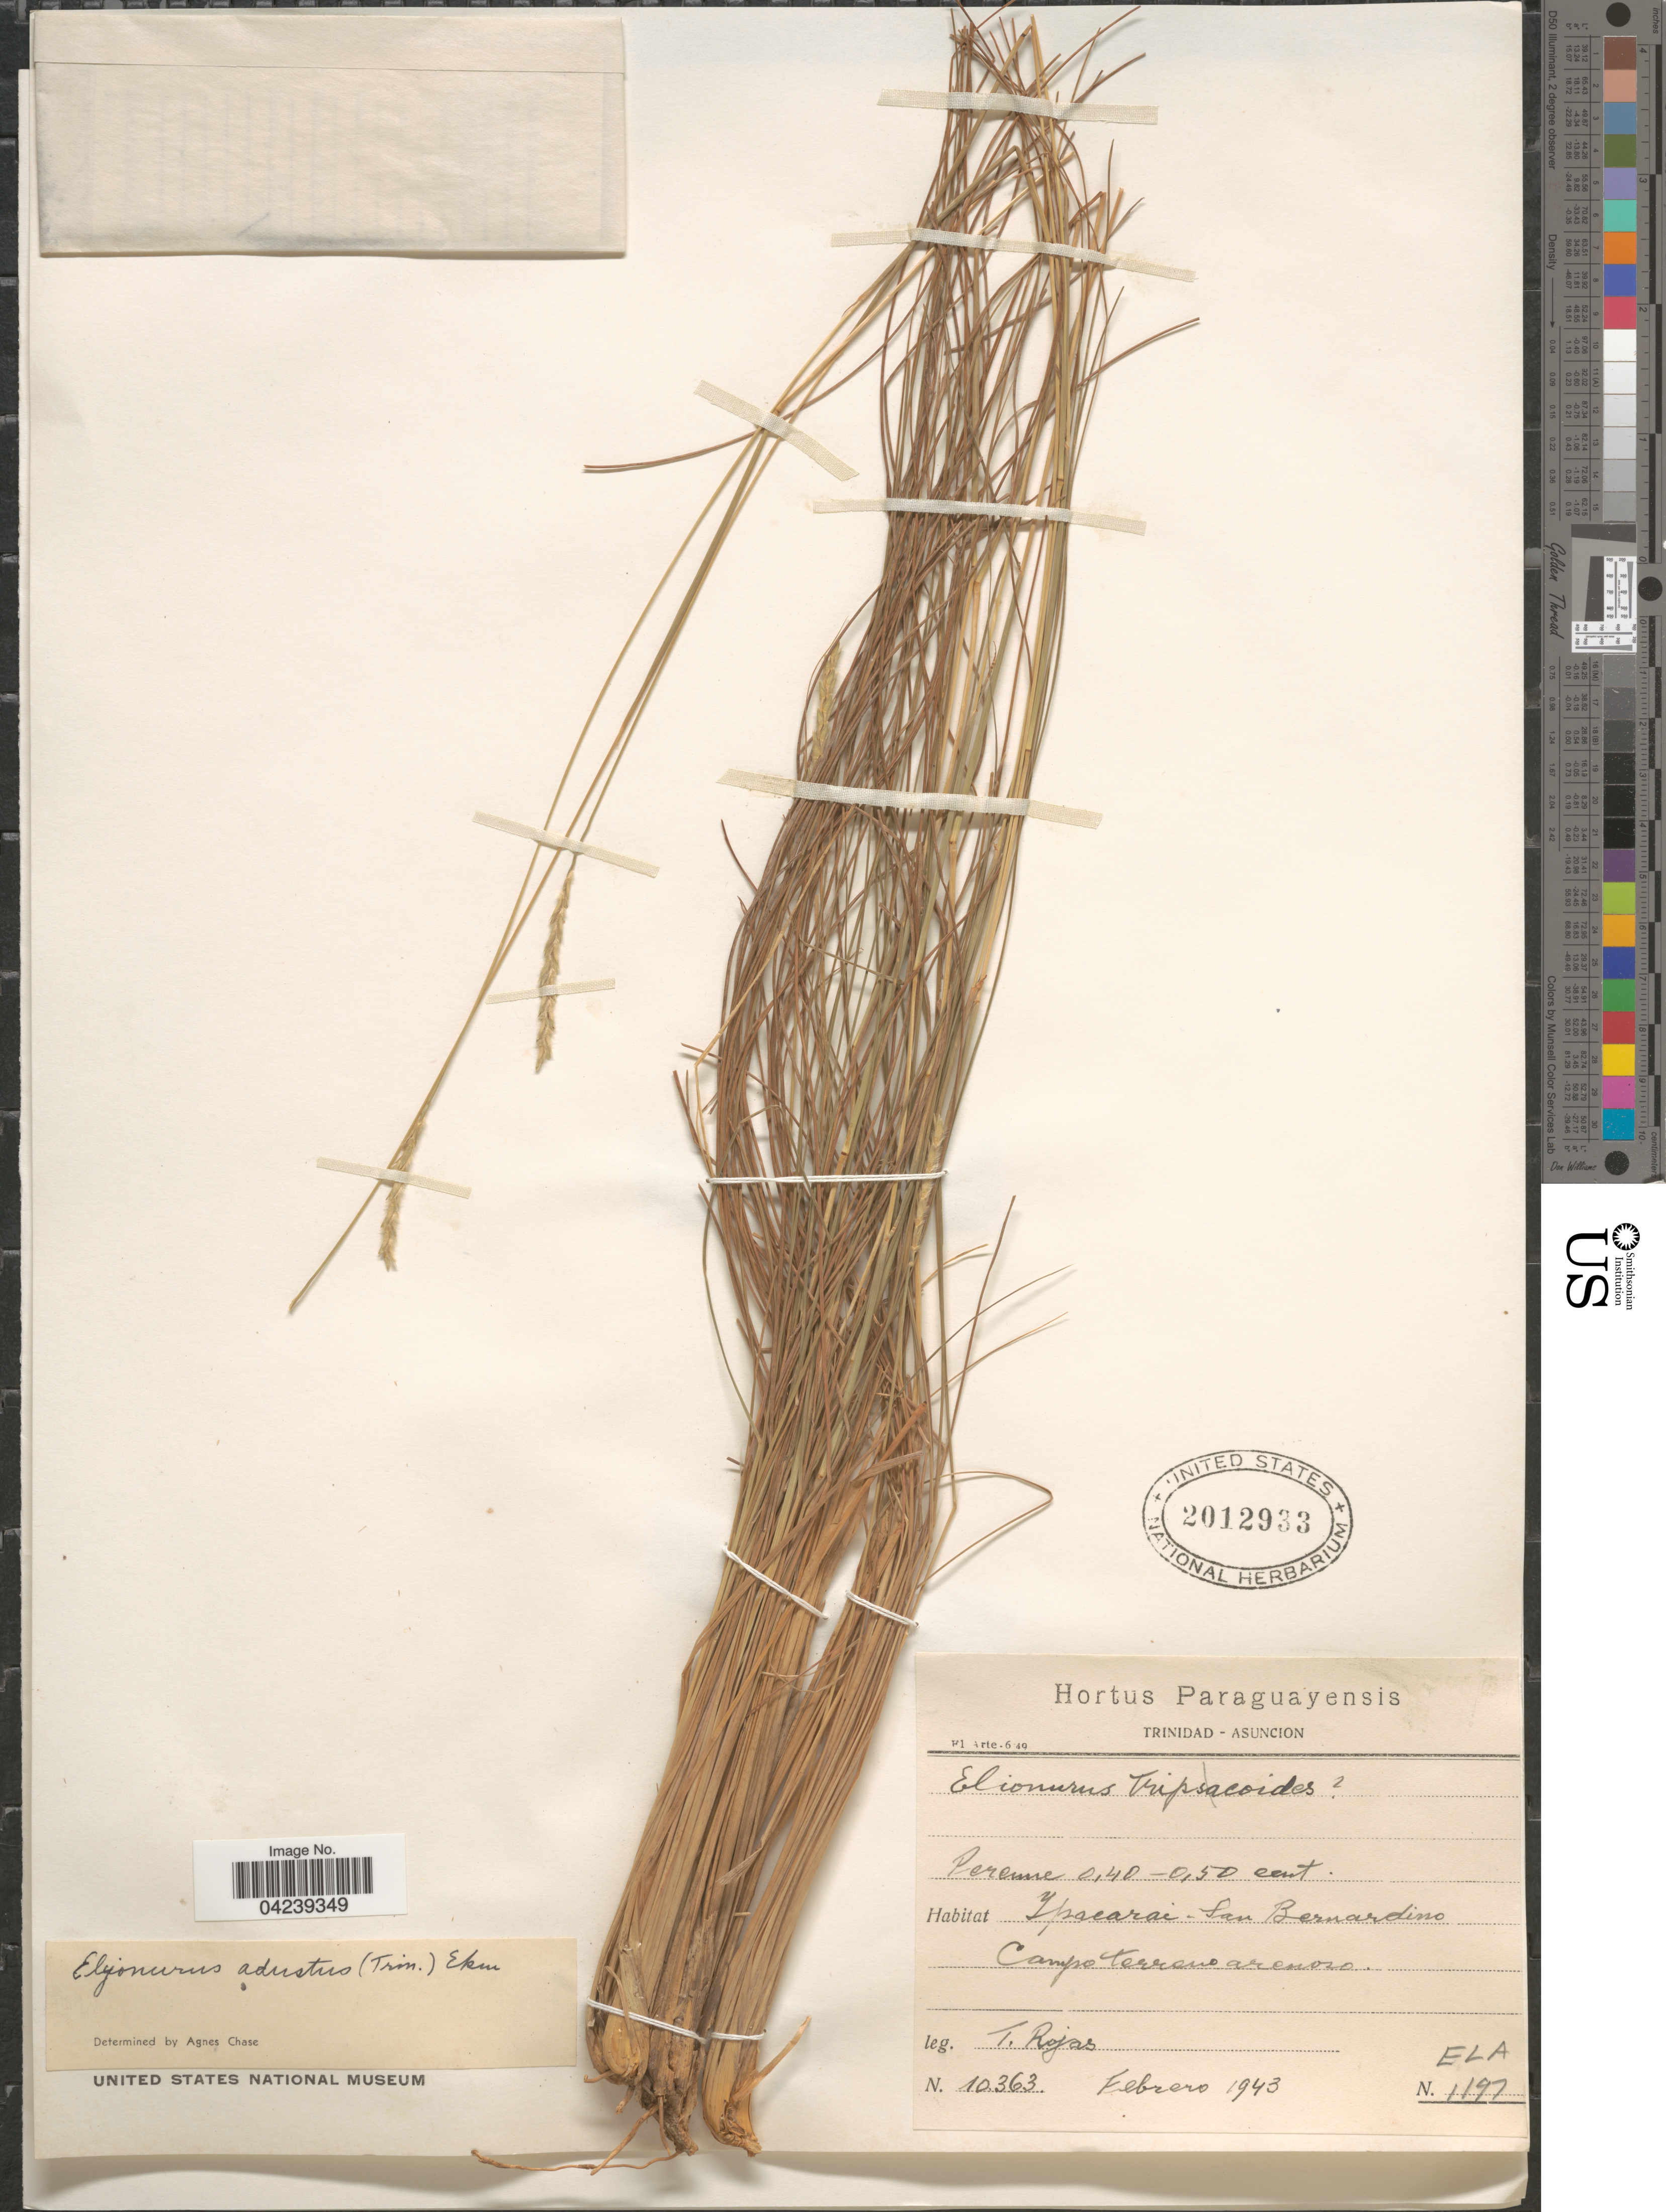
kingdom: Plantae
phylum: Tracheophyta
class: Liliopsida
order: Poales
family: Poaceae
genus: Elionurus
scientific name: Elionurus tripsacoides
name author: Humb. & Bonpl. ex Willd.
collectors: T. Rojas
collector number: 10363/1197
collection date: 1943-02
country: Paraguay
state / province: Asuncion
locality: Trinidad-Asuncion. Ypacarai-San Bernardino. Campo terreno arenoso.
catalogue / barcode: US 2012933